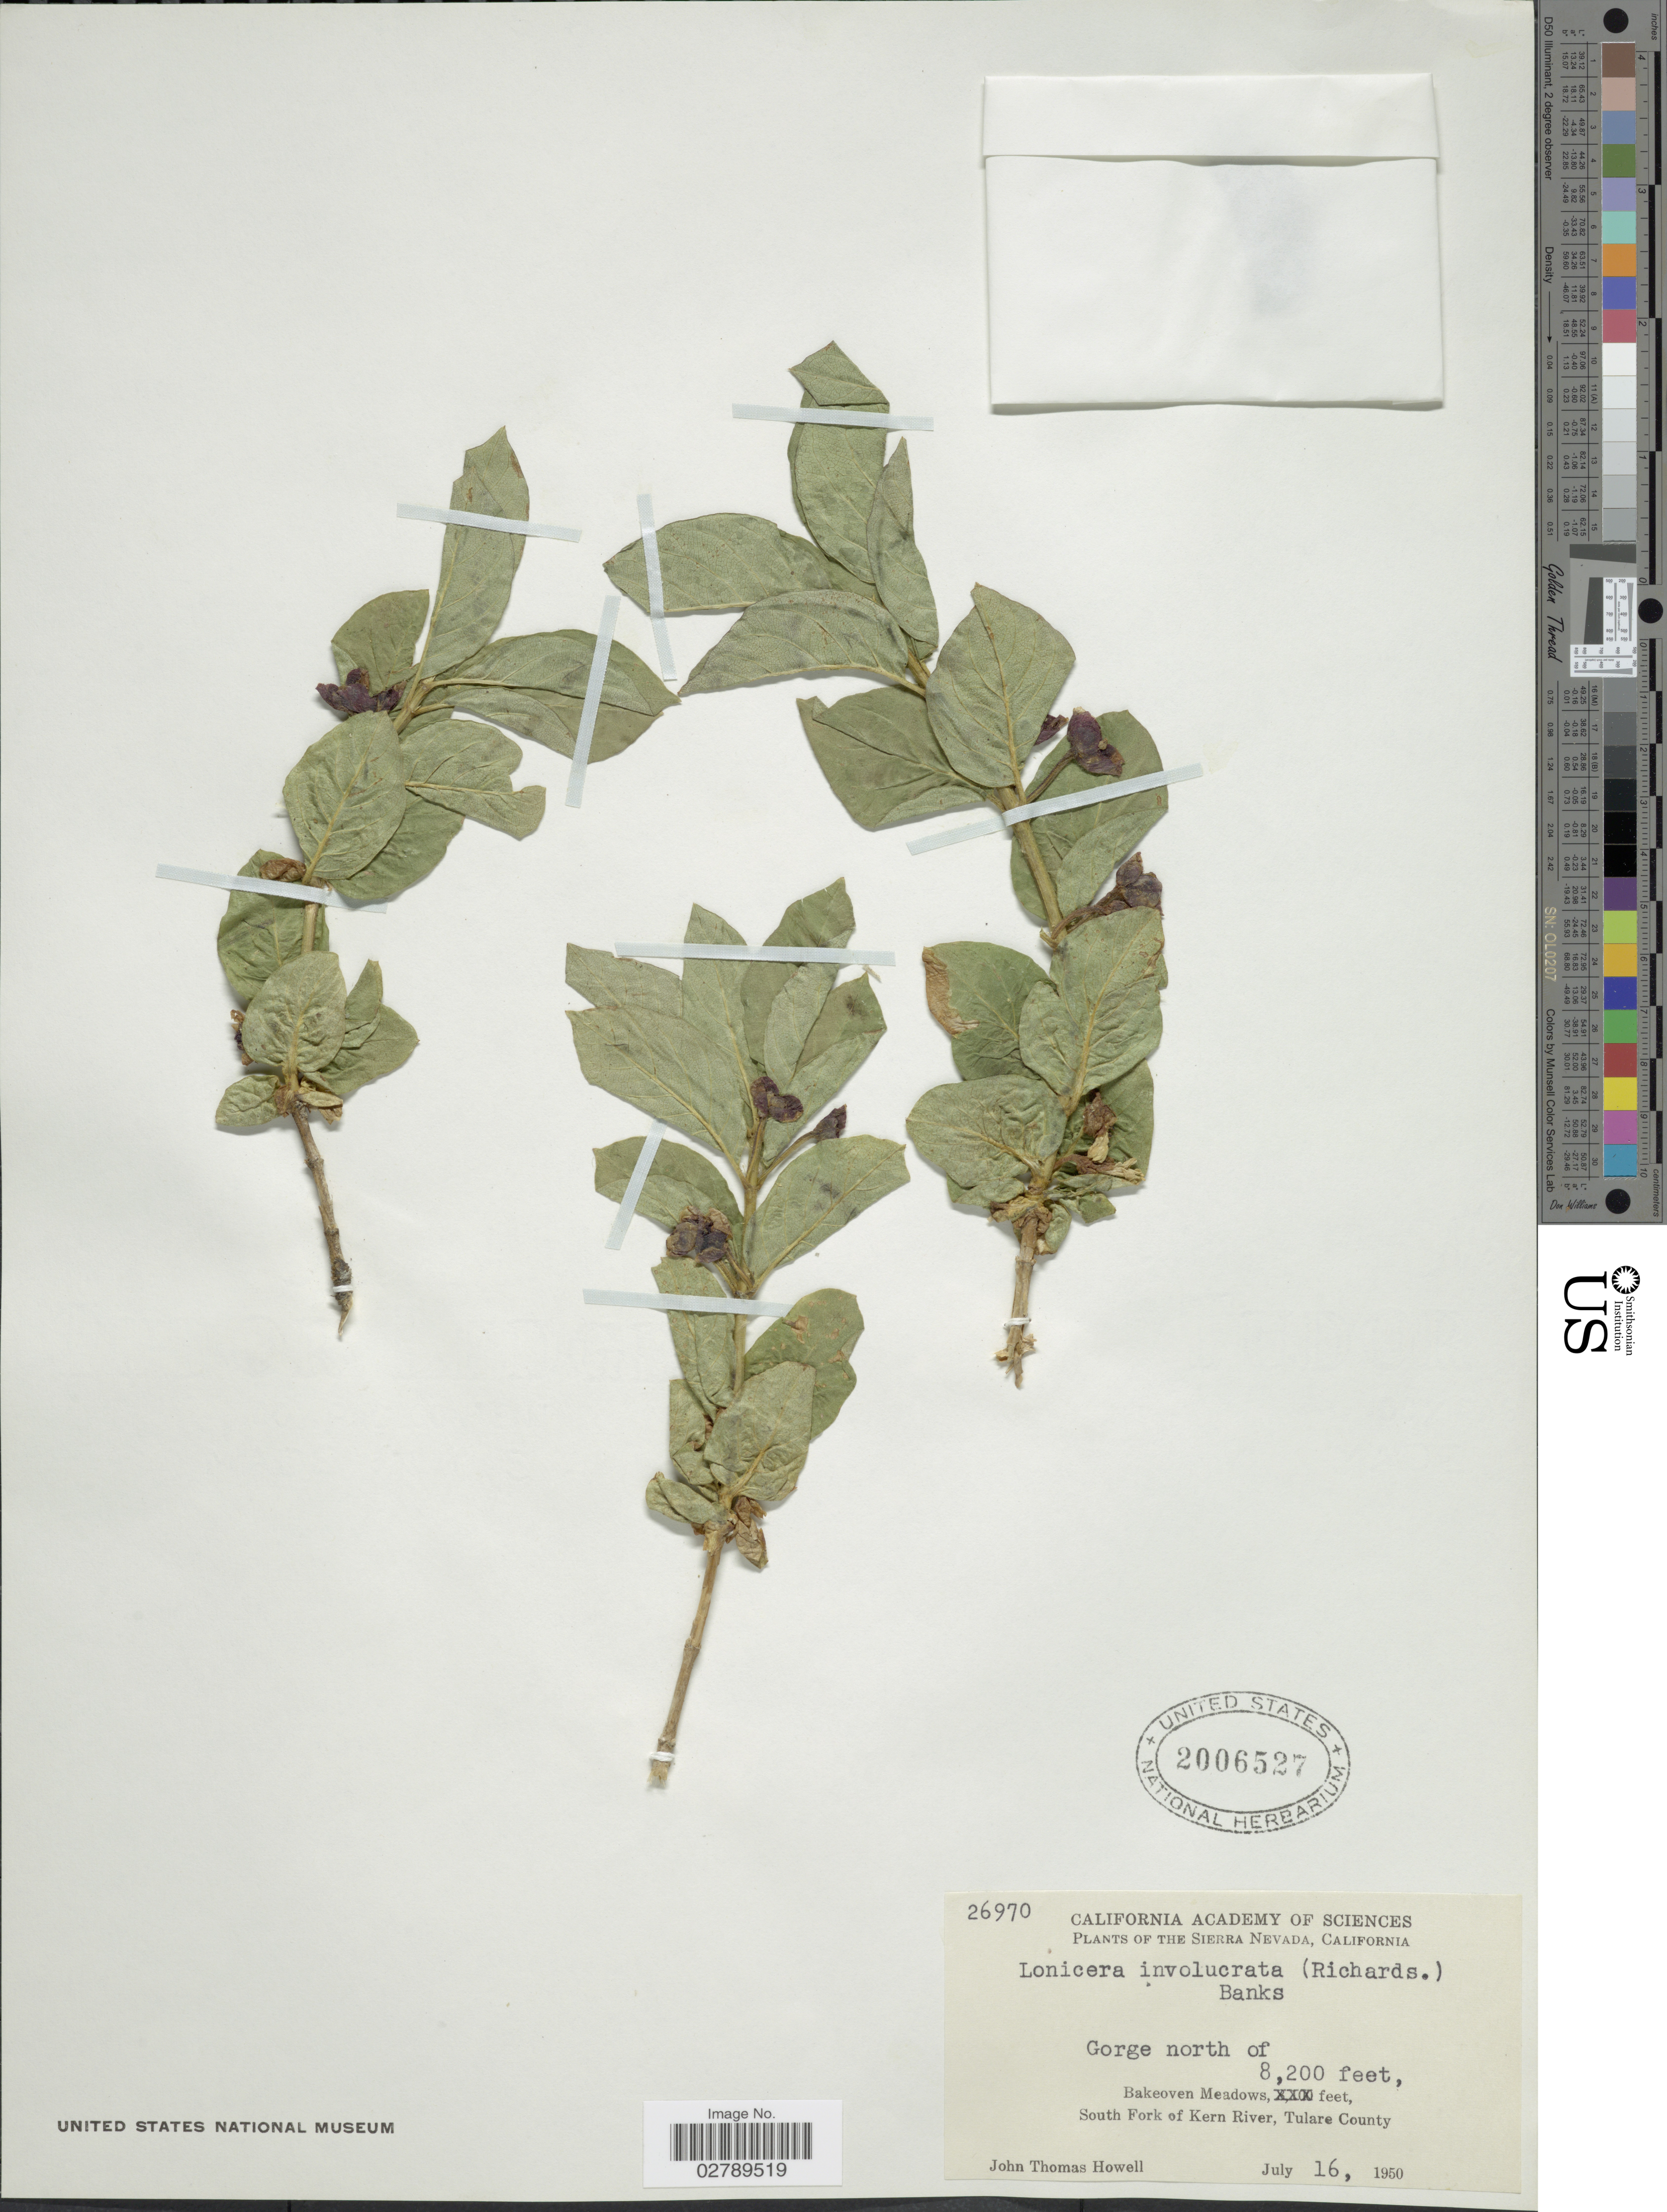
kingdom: Plantae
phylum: Tracheophyta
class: Magnoliopsida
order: Dipsacales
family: Caprifoliaceae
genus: Lonicera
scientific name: Lonicera involucrata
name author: (Richardson) Banks ex Spreng.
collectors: J. T. Howell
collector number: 26970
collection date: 1950-07-16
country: United States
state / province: California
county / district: Tulare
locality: Sierra Nevada. Gorge north of Bakeoven Meadows, South Fork of Kern River, Tulare County.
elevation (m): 2499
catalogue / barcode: US 2006527